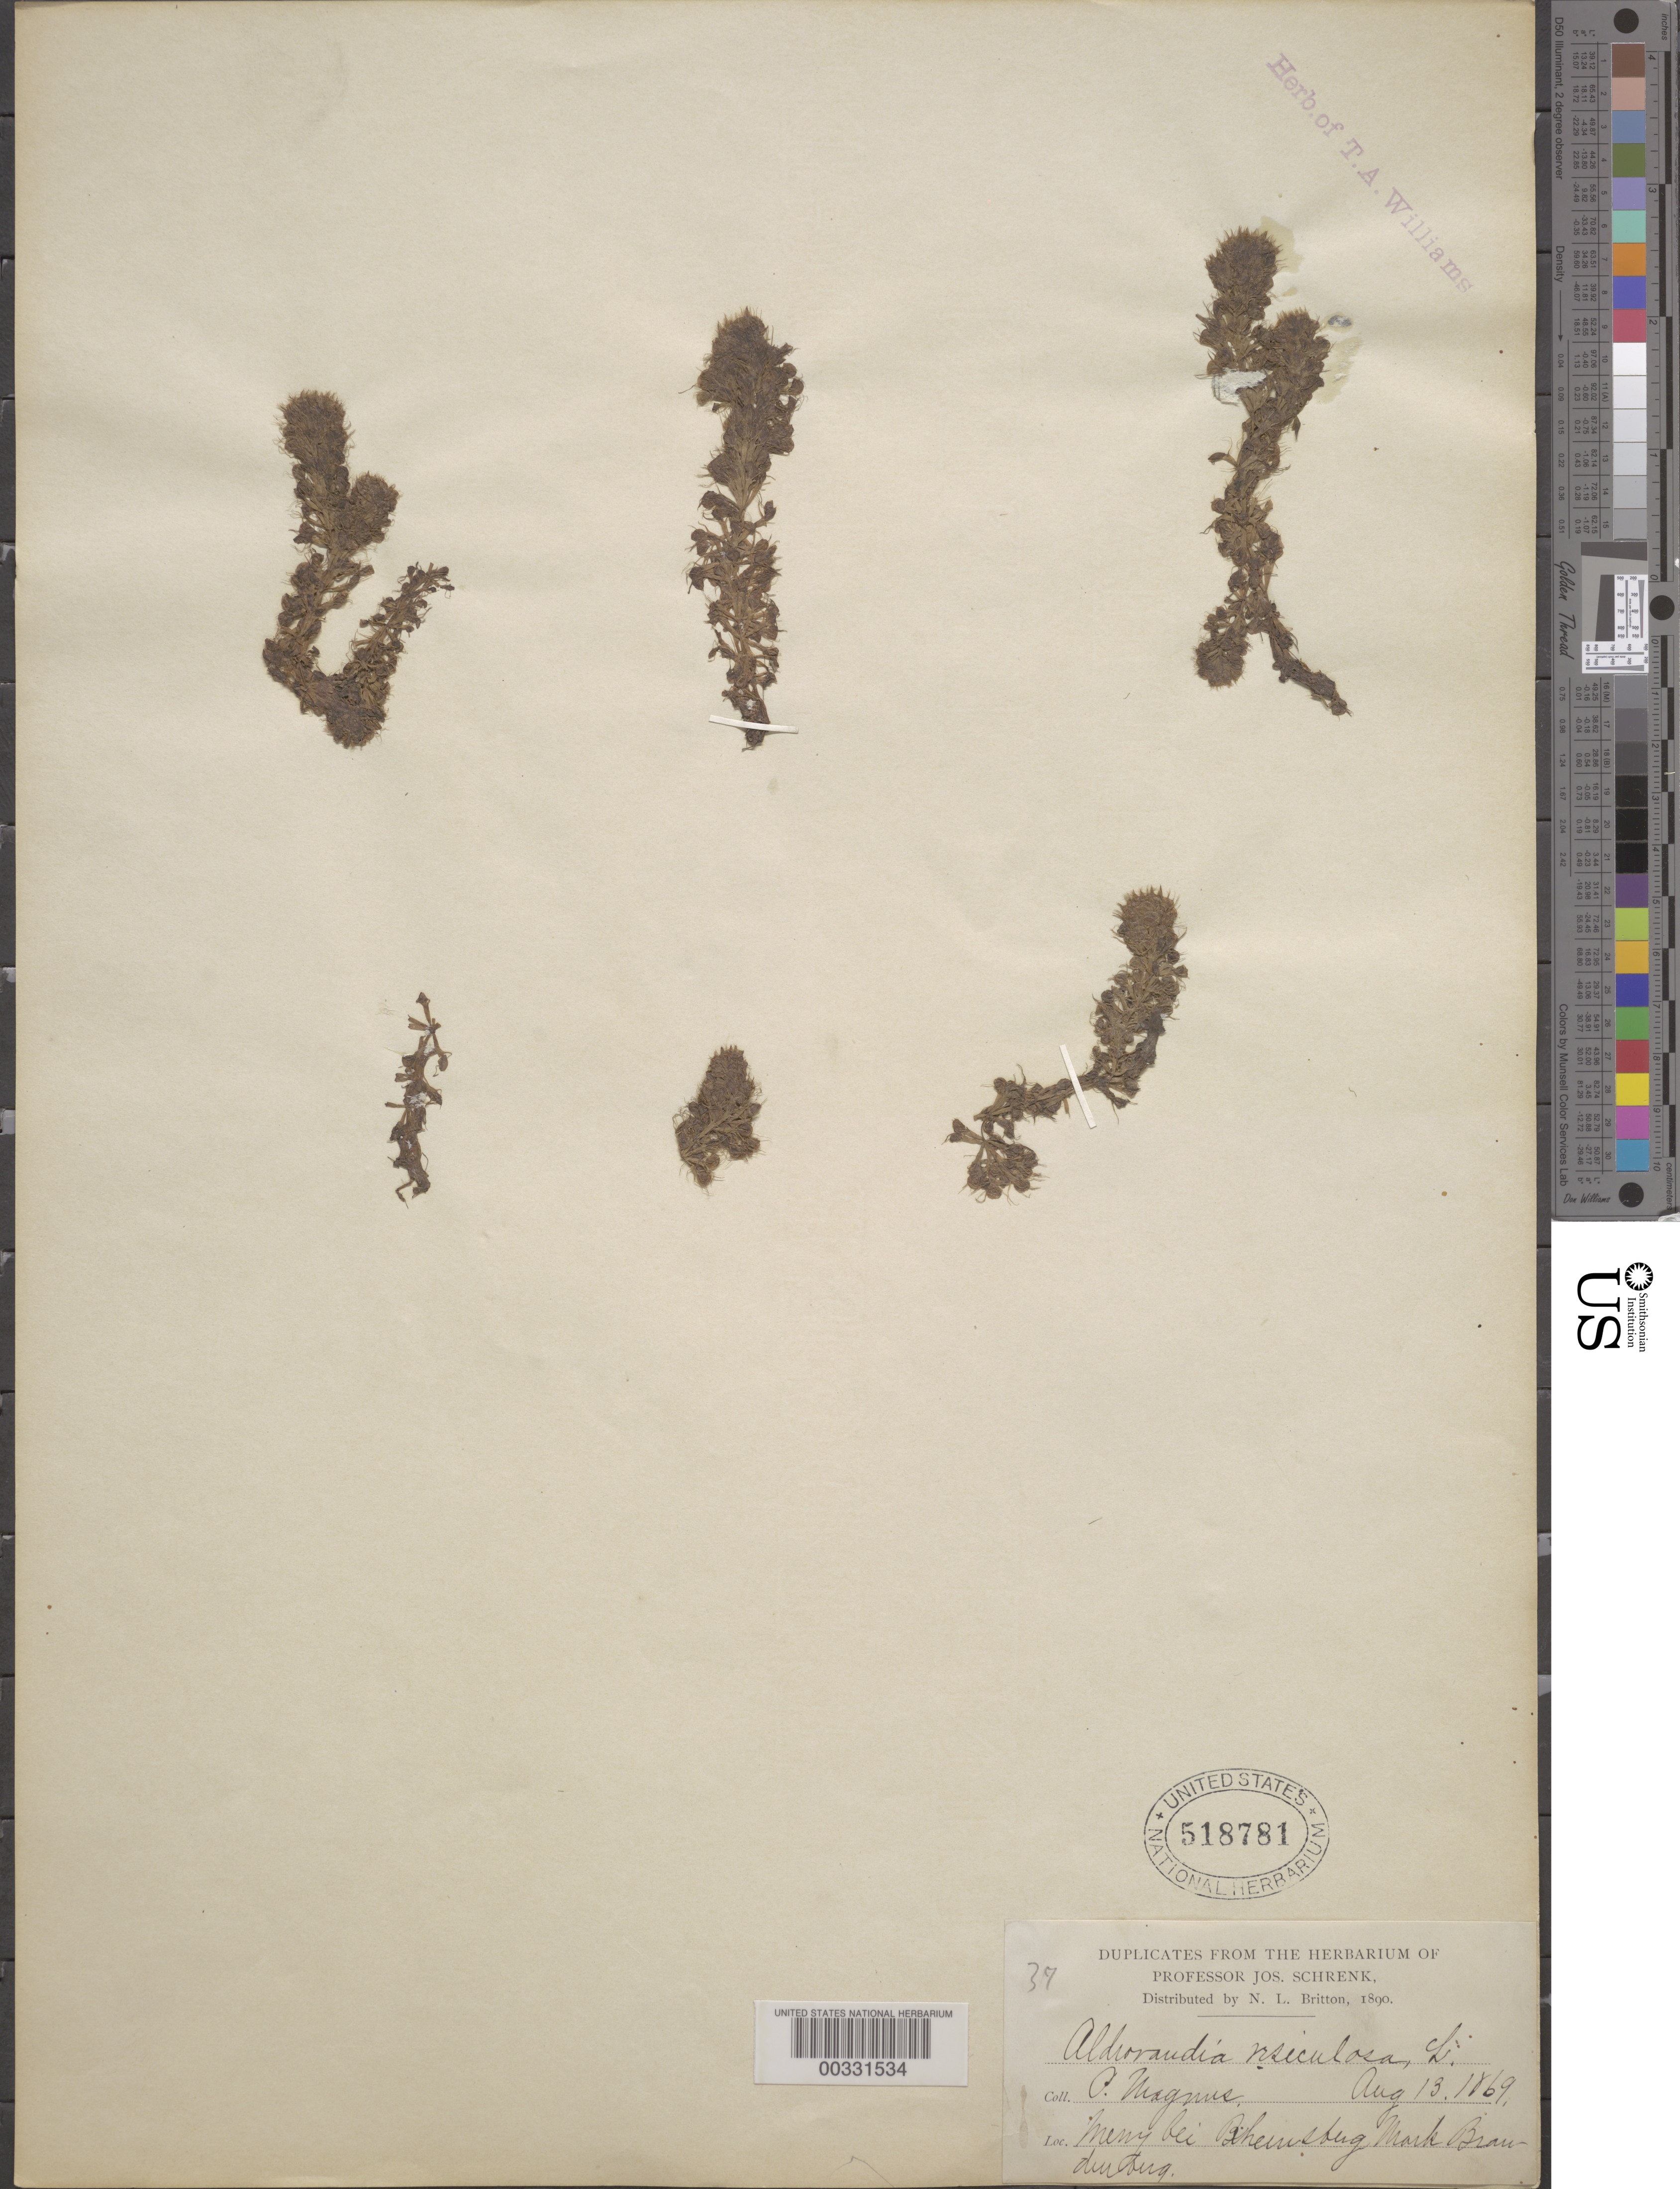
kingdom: Plantae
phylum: Tracheophyta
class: Magnoliopsida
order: Caryophyllales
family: Droseraceae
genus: Aldrovanda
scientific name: Aldrovanda vesiculosa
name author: L.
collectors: O. Magnus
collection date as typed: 13 Aug 1869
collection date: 1869-08-13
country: Germany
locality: Merry bei rheinsburg mark brandenburg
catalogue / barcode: US 518781